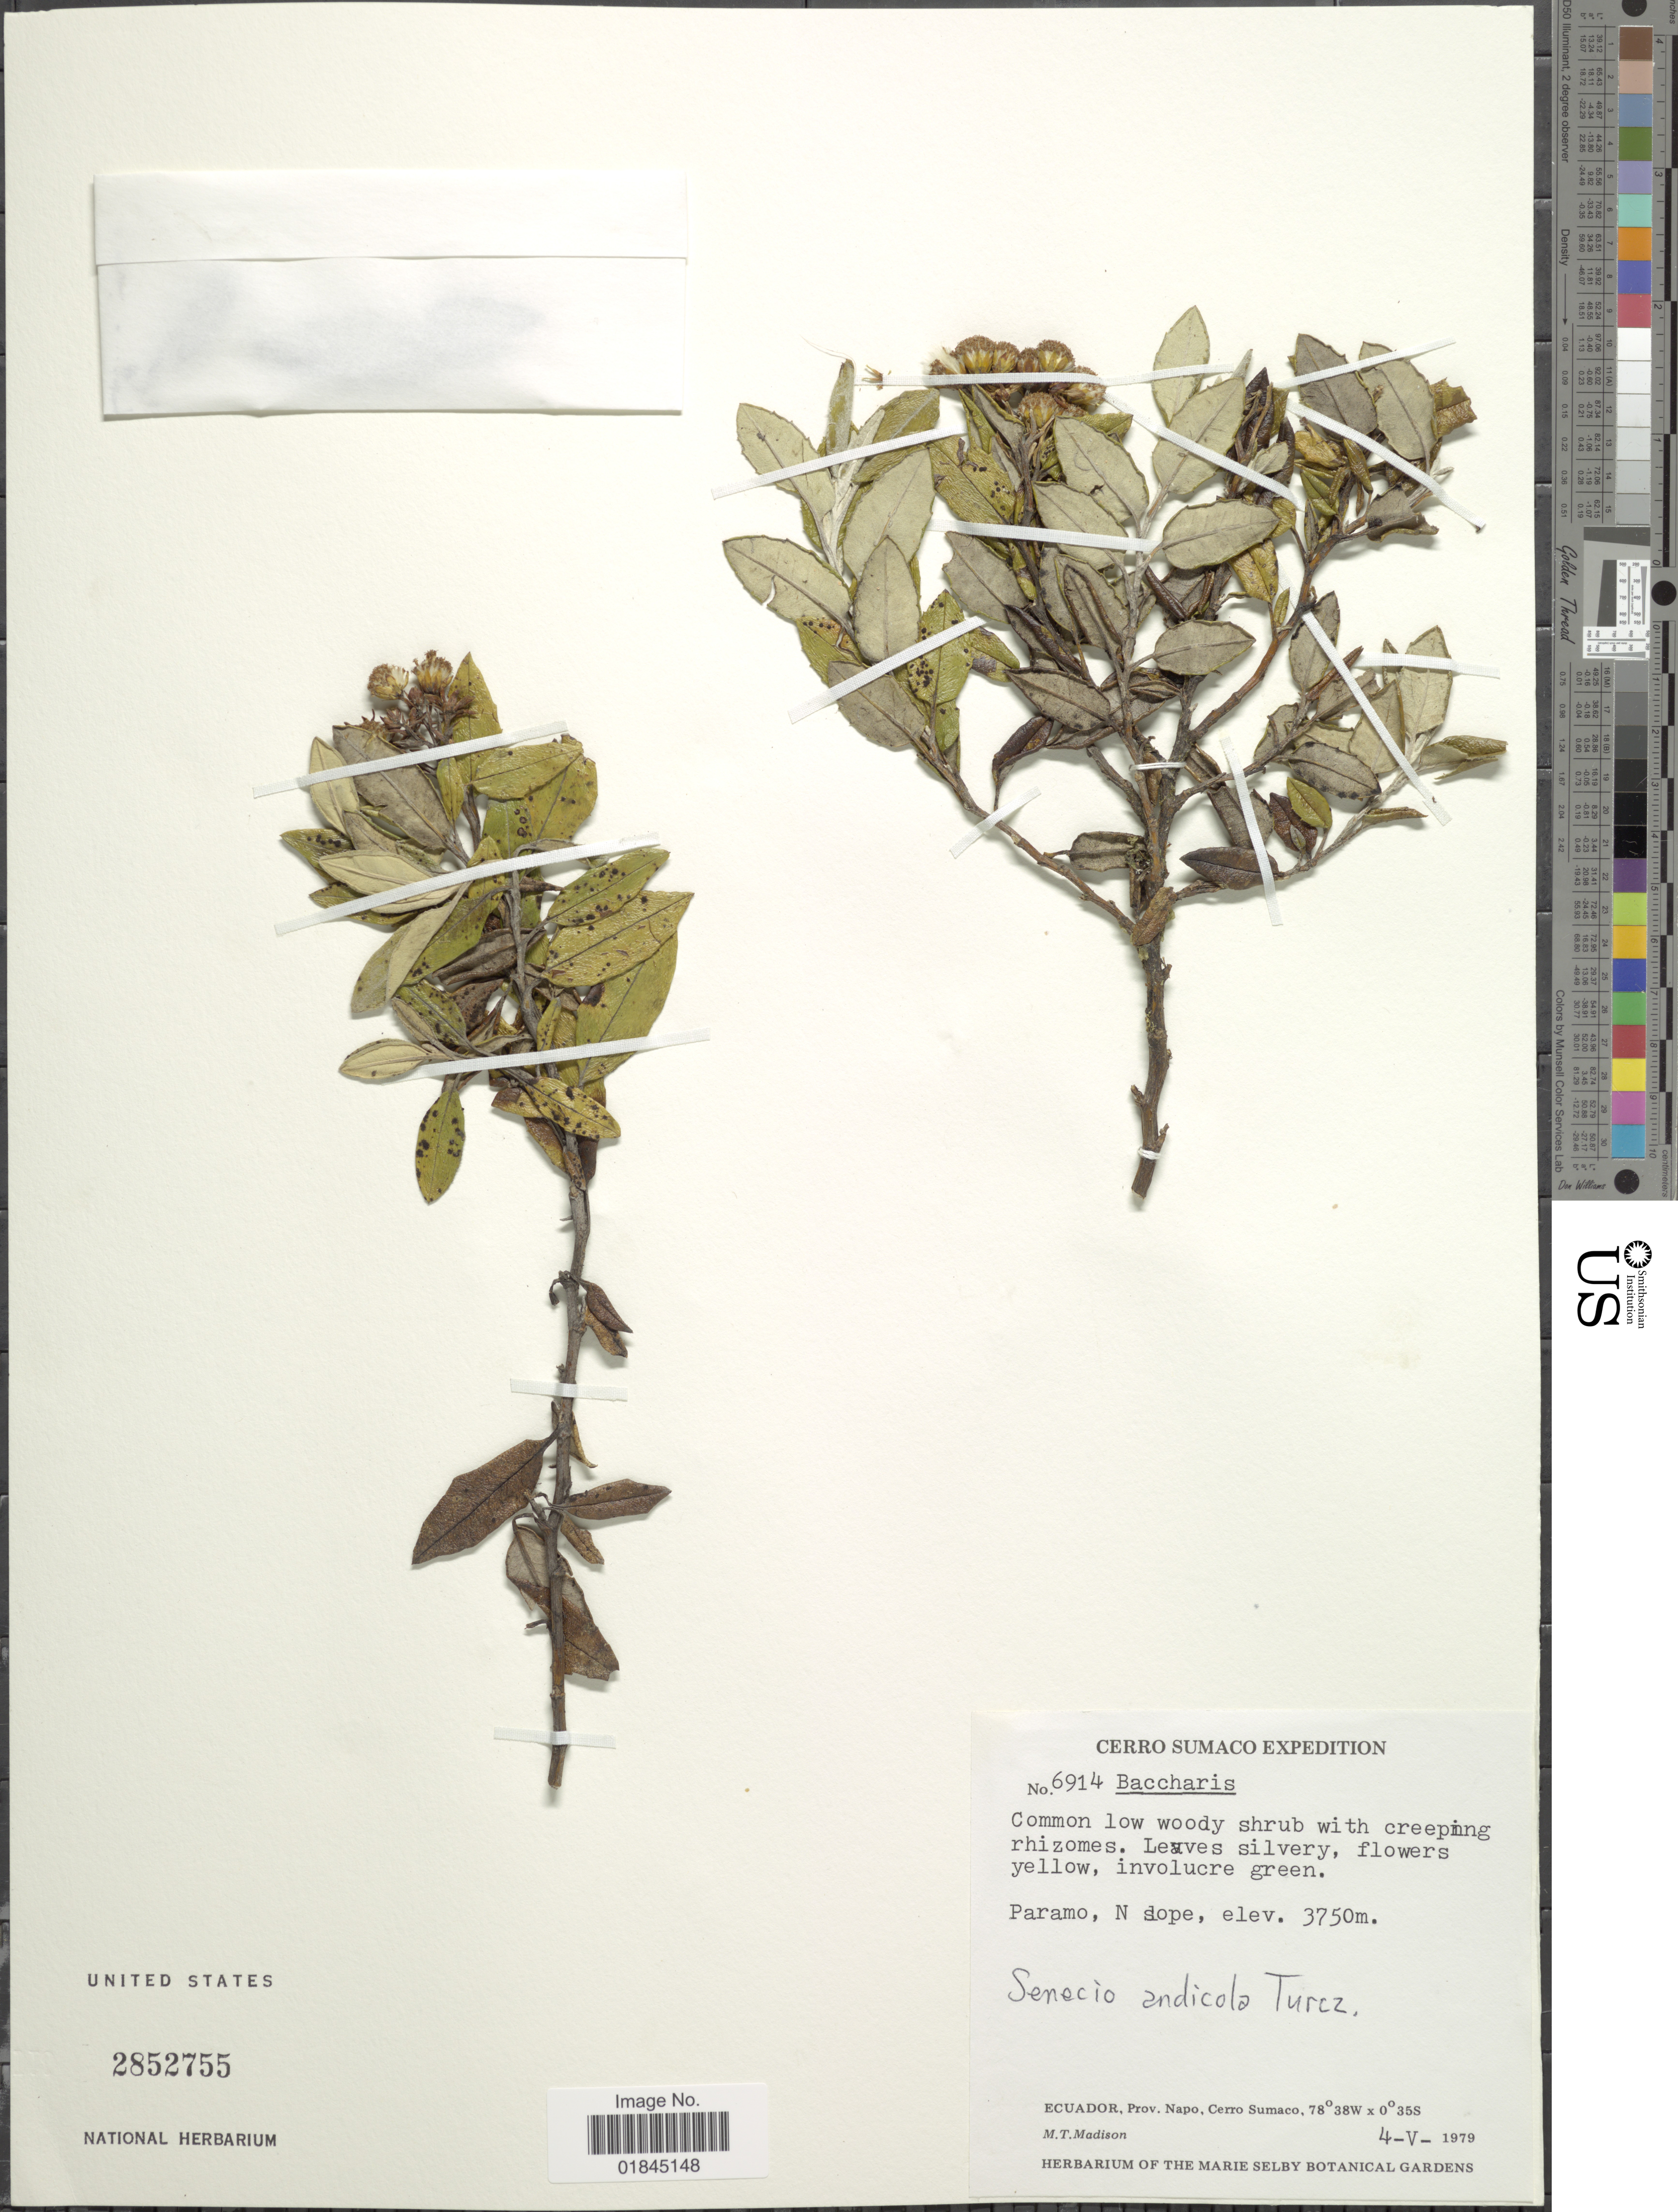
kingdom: Plantae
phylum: Tracheophyta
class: Magnoliopsida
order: Asterales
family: Asteraceae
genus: Pentacalia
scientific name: Pentacalia andicola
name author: (Turcz.) Cuatrec.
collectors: M. T. Madison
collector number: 6914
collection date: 1979-05-04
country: Ecuador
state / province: Napo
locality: Paramo, N slope. Ecuador, Prov. Napo, Cerro Sumaco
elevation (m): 3750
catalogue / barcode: US 2852755